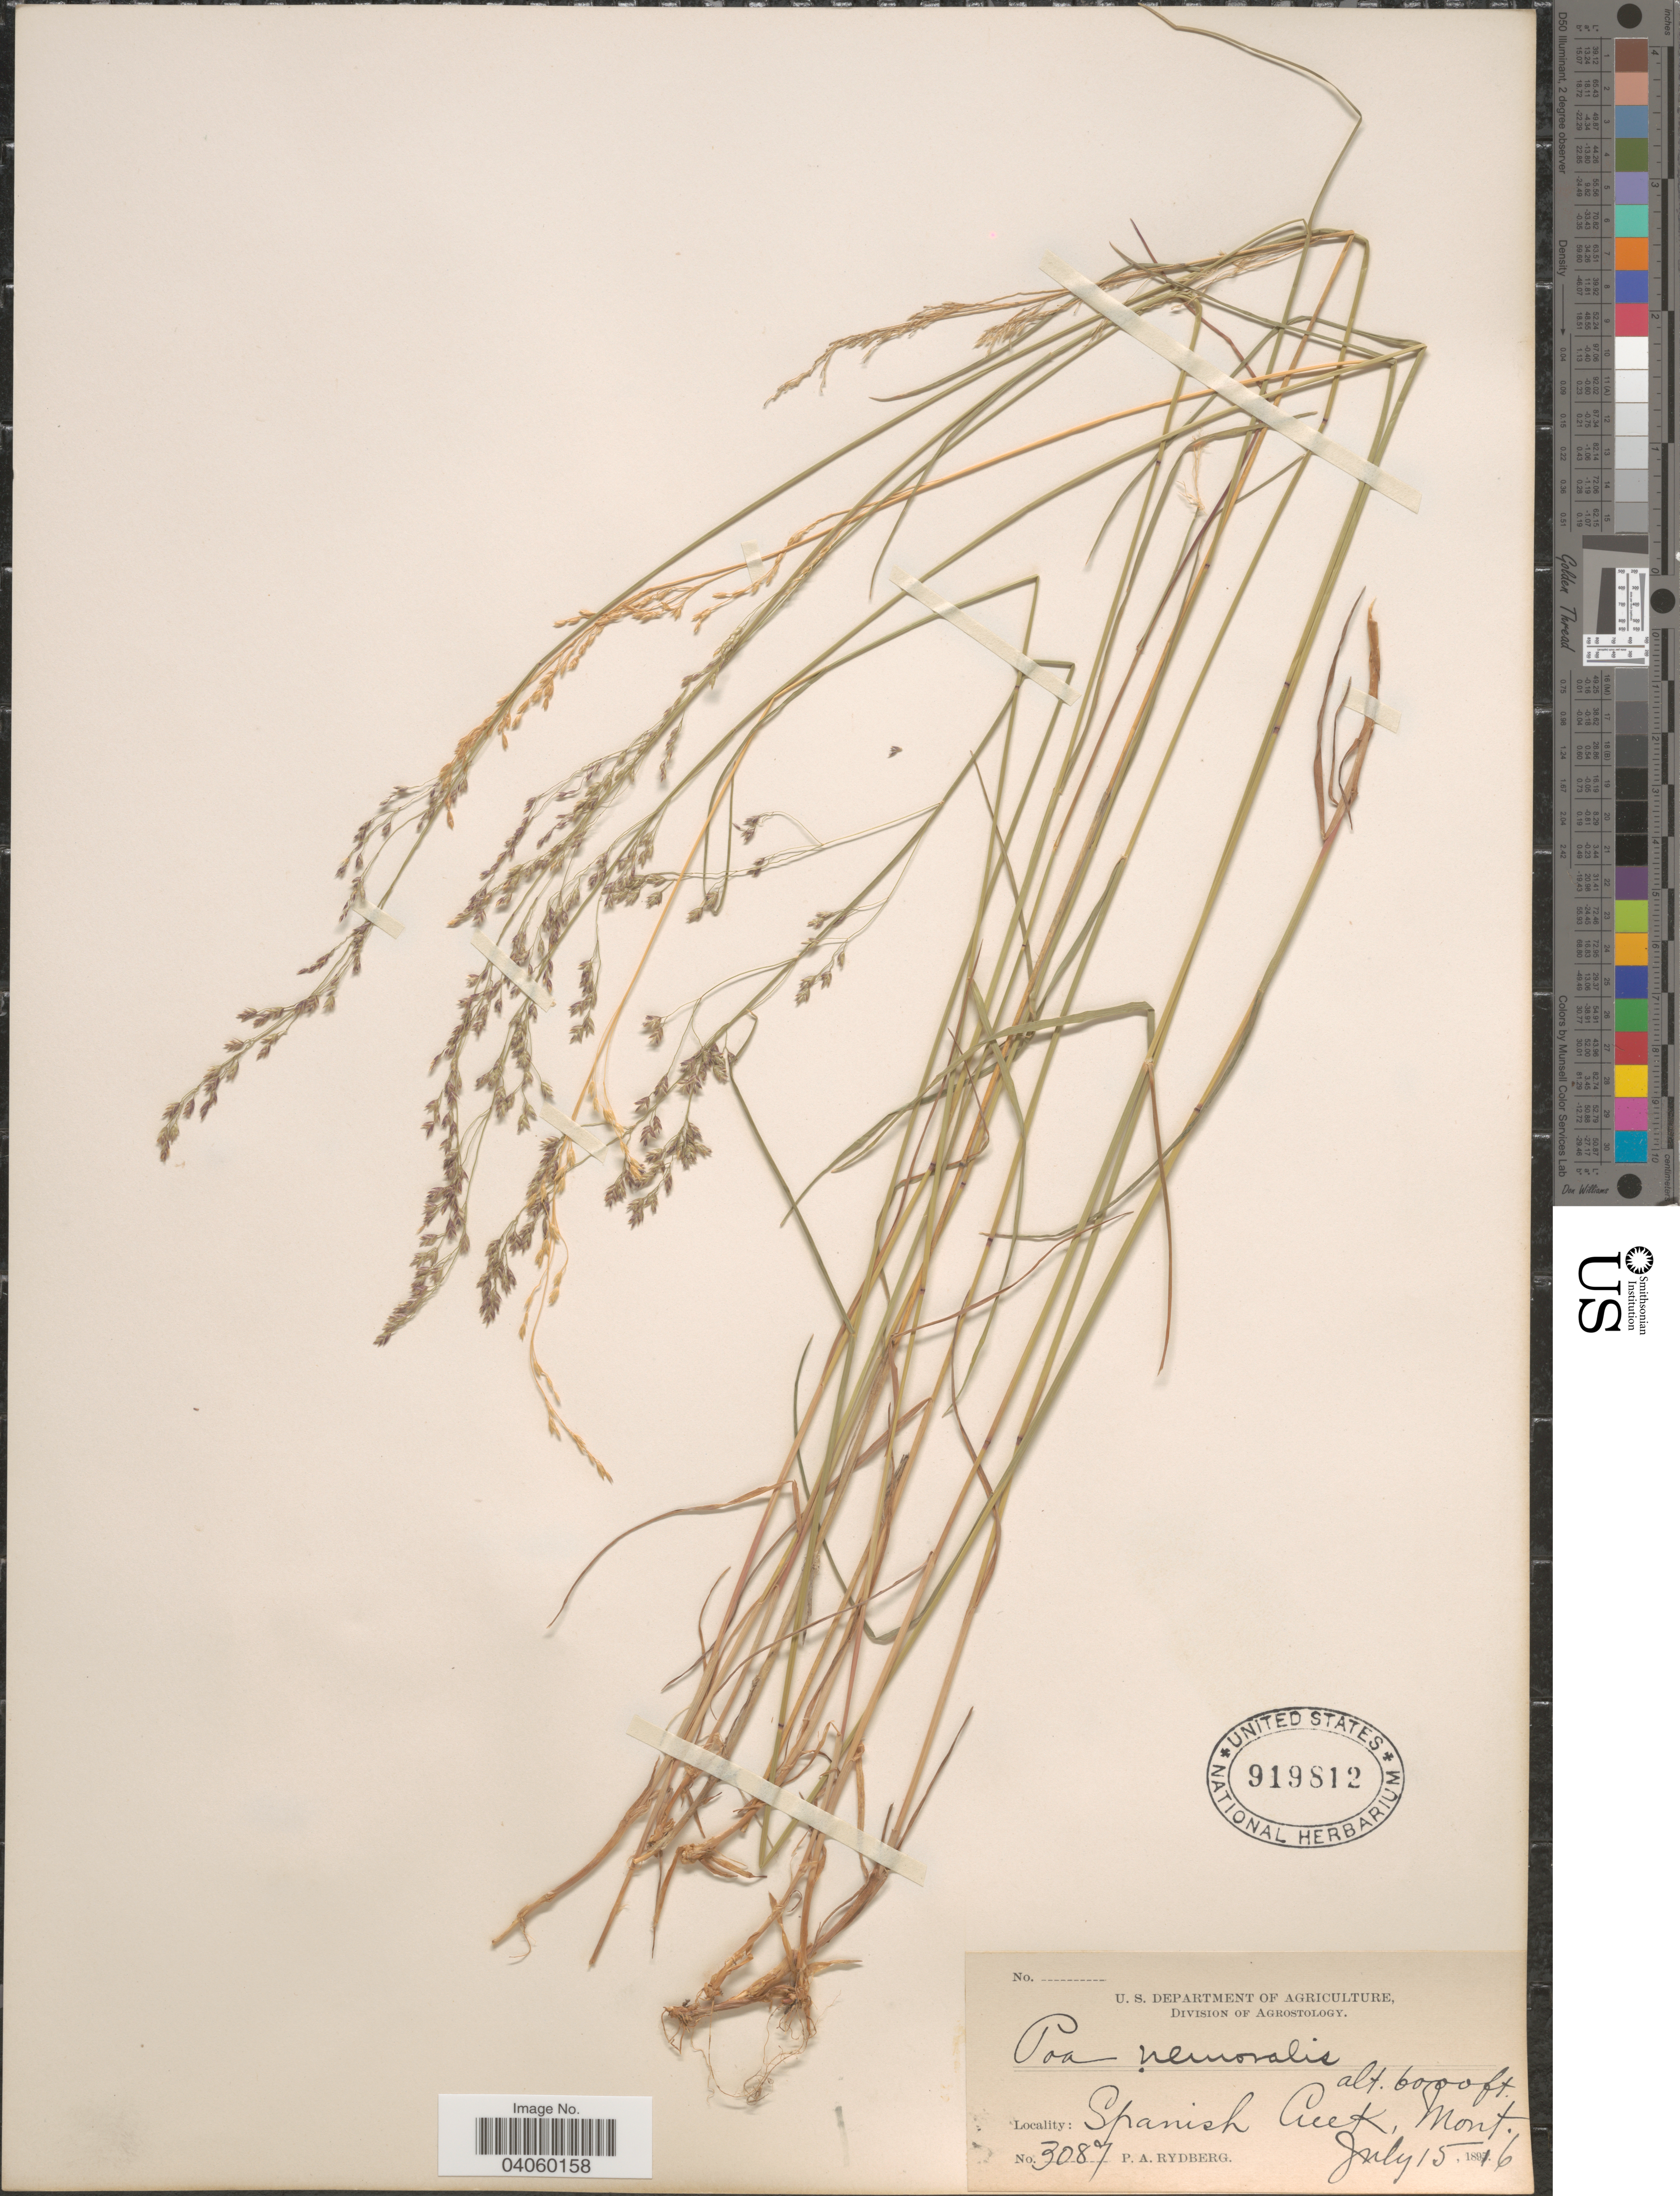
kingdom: Plantae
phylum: Tracheophyta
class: Liliopsida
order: Poales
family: Poaceae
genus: Poa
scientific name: Poa interior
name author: Rydb.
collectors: P. A. Rydberg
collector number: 3087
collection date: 1896-07-15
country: United States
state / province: Montana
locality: Spanish Creek.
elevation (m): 1829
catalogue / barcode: US 919812